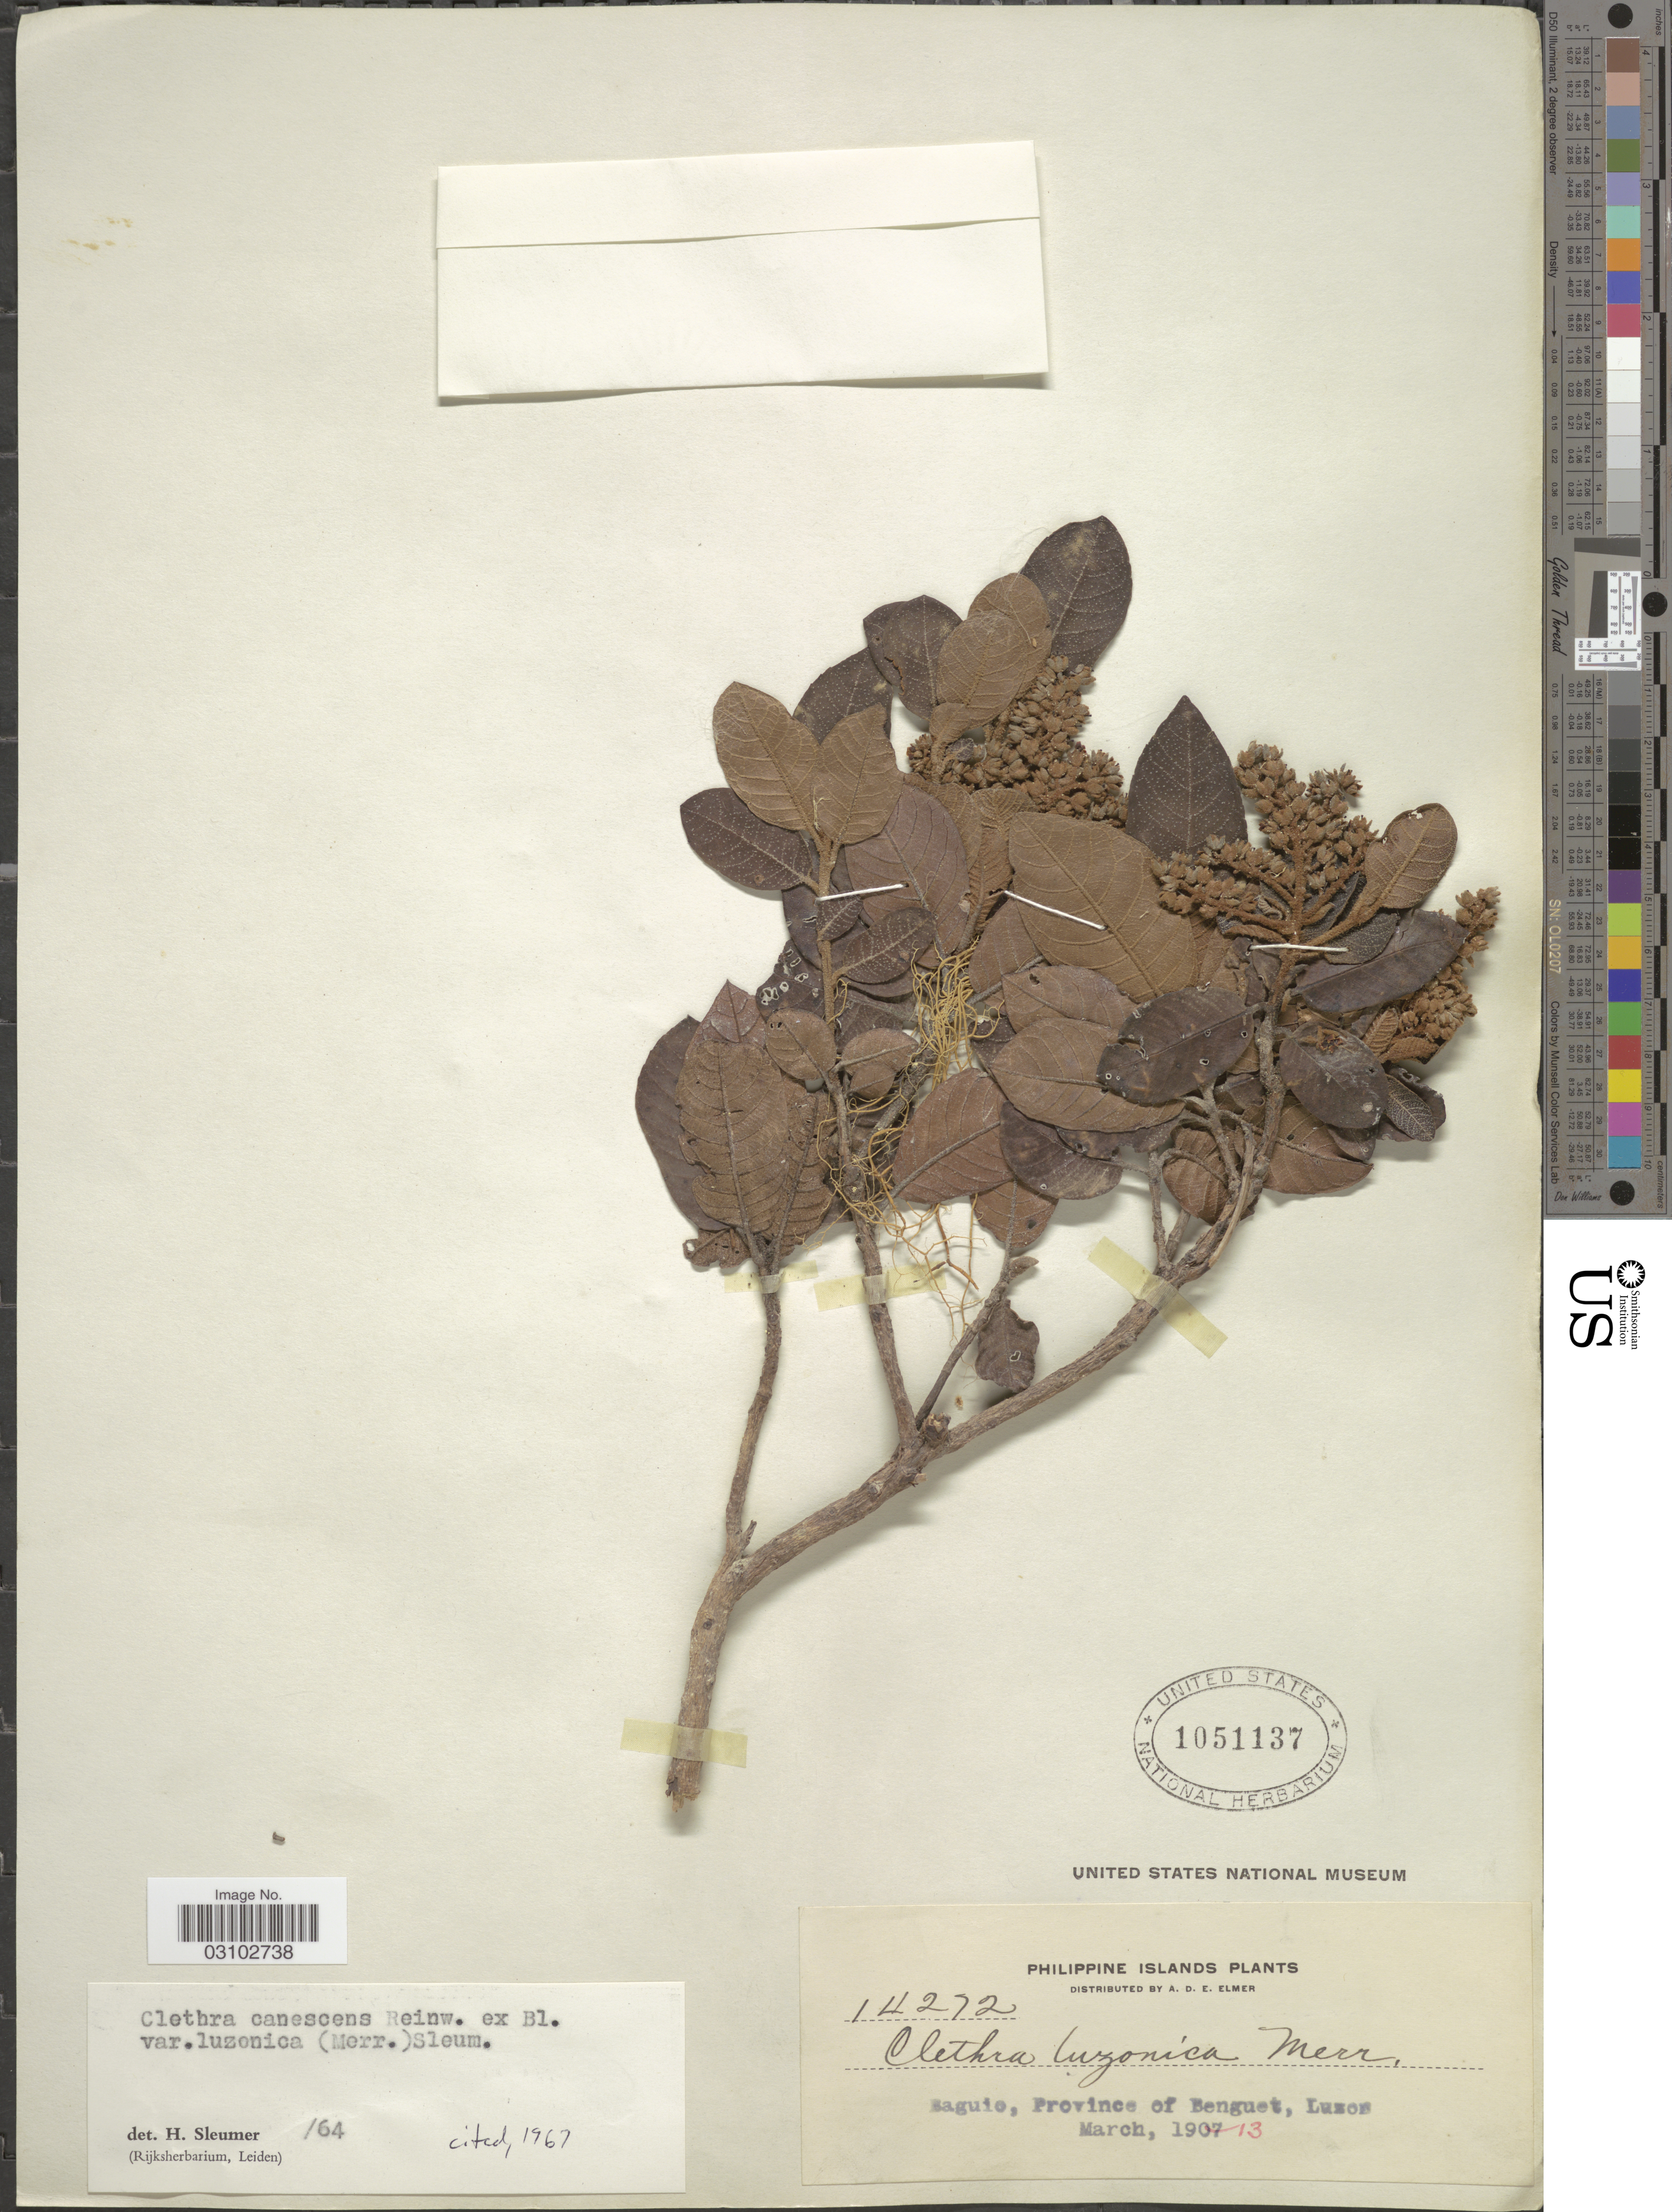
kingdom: Plantae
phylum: Tracheophyta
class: Magnoliopsida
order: Ericales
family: Clethraceae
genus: Clethra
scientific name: Clethra canescens var. luzonica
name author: (Merr.) Sleumer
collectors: A. D. E. Elmer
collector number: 14272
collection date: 1913-03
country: Philippines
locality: Philippine Islands. Baguio, Province of Benguet, Luzon.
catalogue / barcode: US 1051137